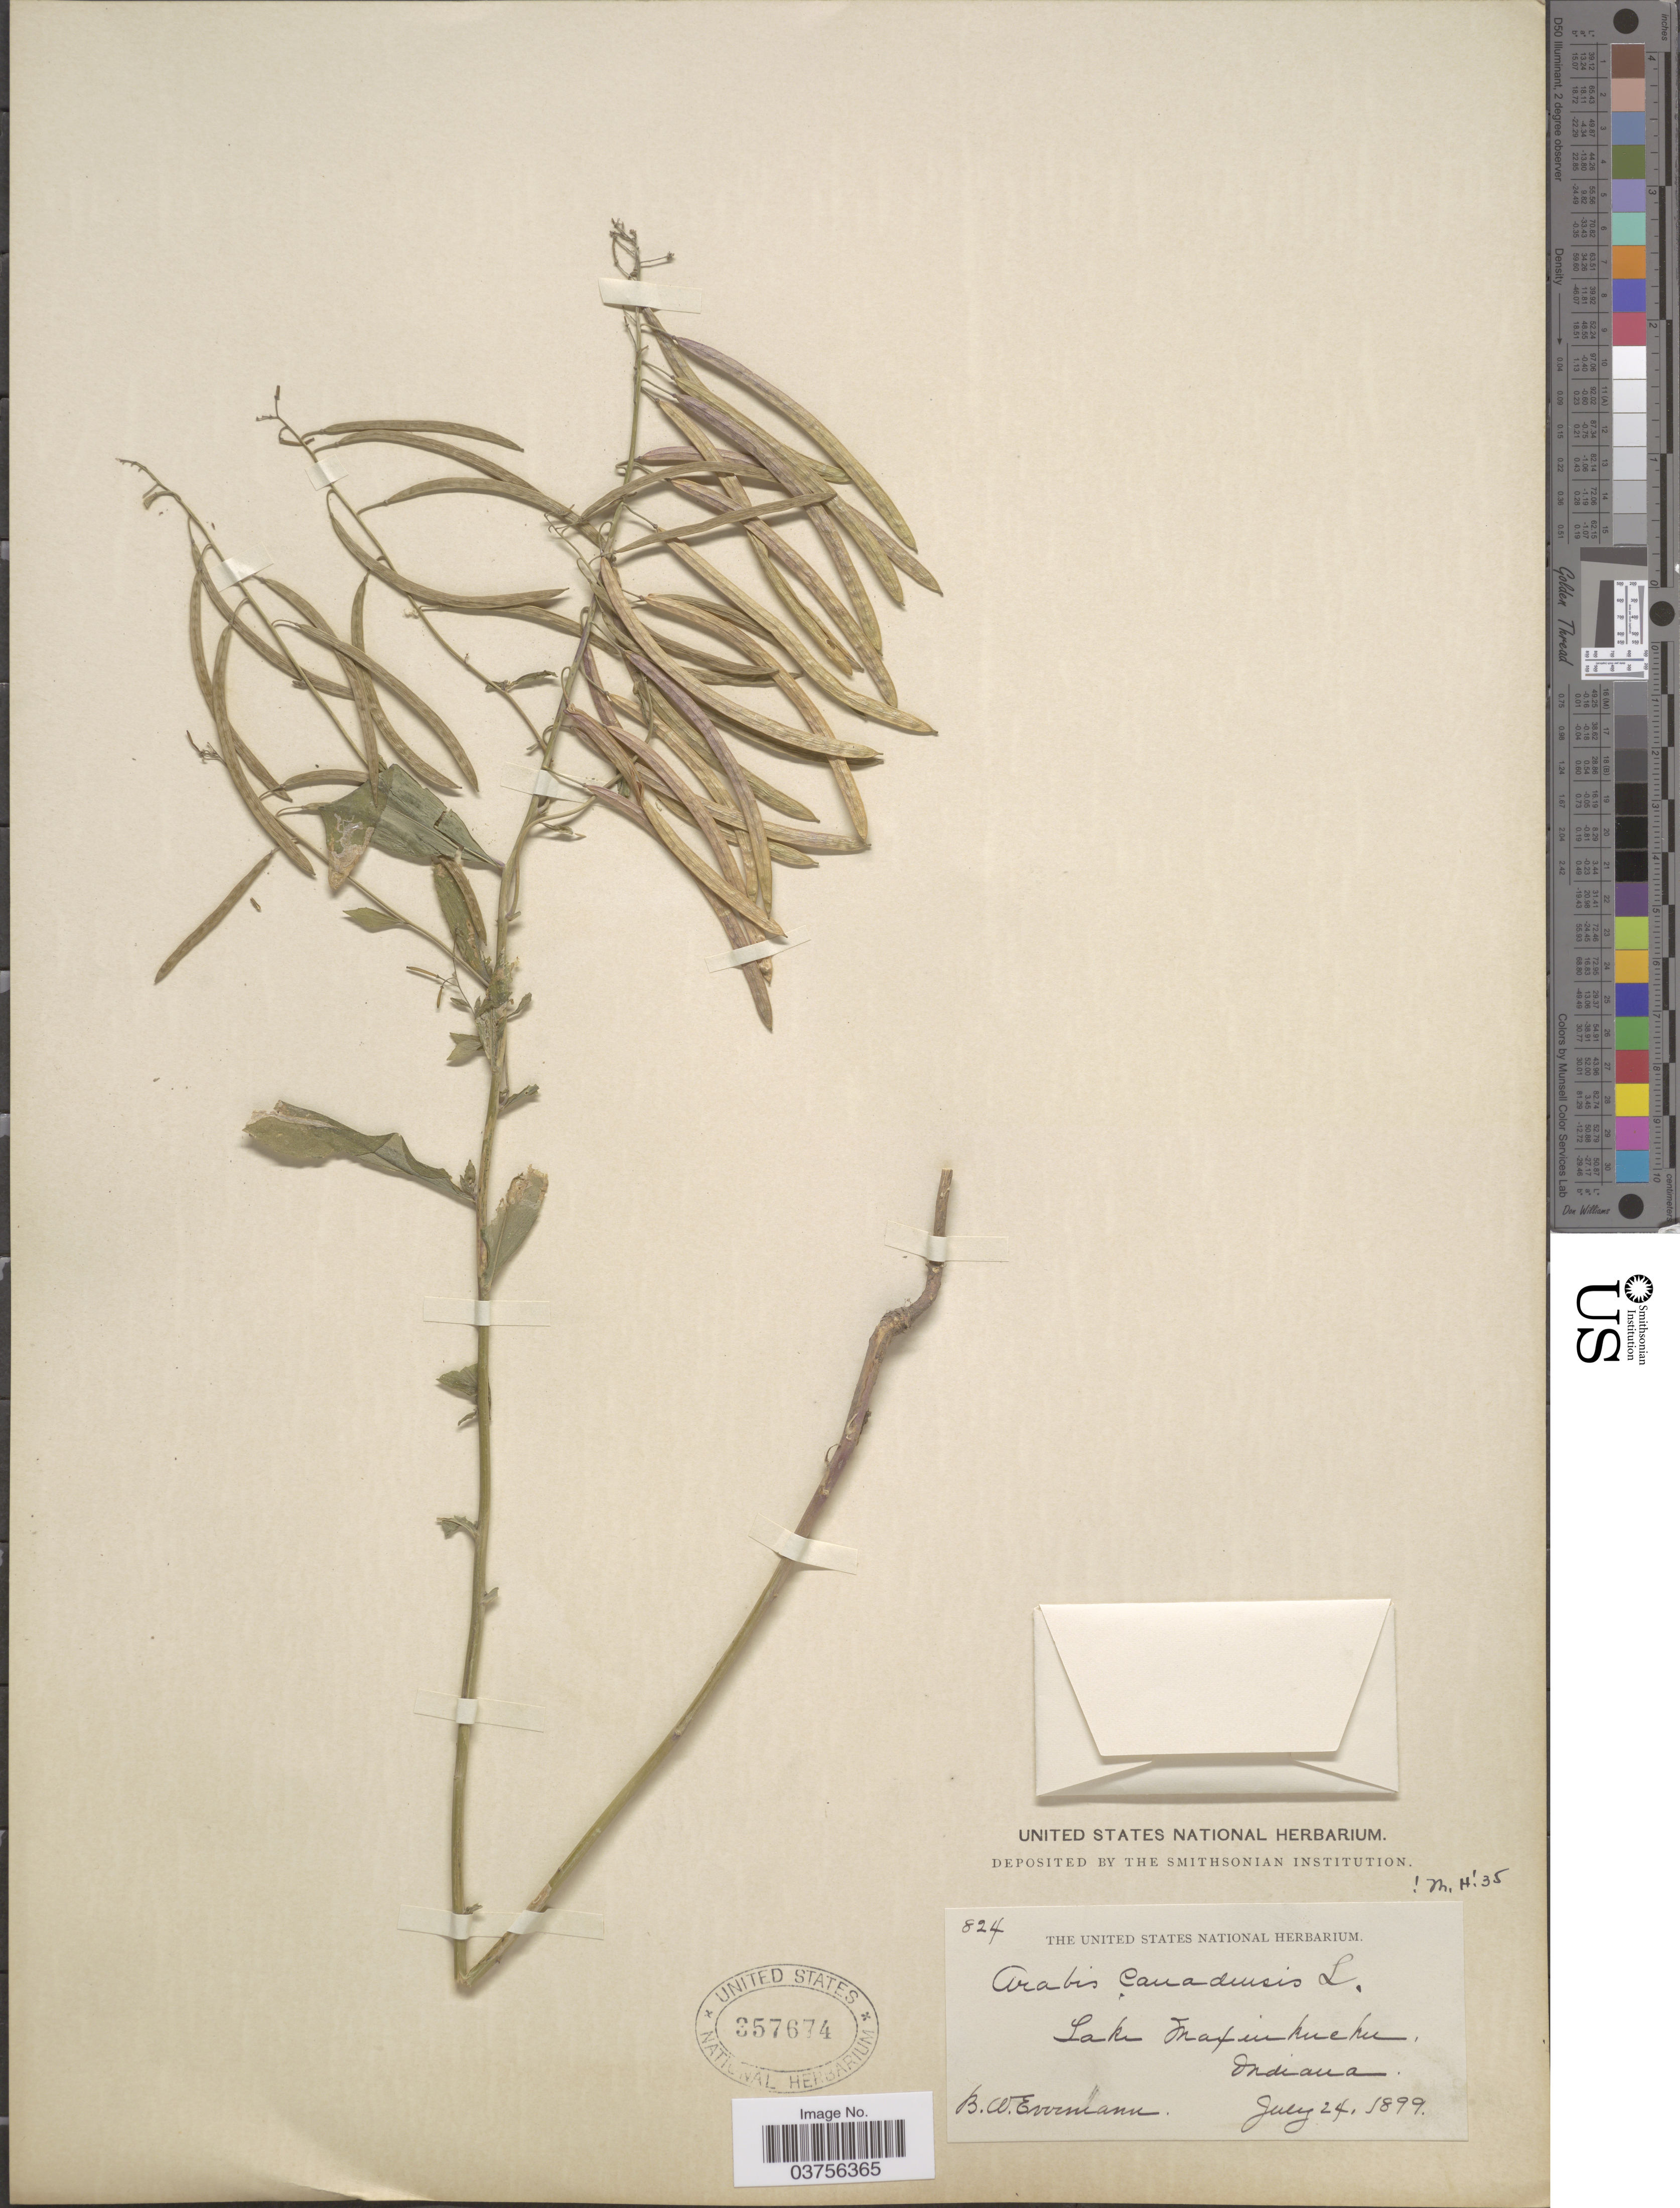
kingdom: Plantae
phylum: Tracheophyta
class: Magnoliopsida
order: Brassicales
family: Brassicaceae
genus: Arabis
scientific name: Arabis canadensis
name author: L.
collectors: B. W. Evermann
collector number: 824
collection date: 1899-07-24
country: United States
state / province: Indiana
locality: Lake Maxinkuckee.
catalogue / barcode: US 357674